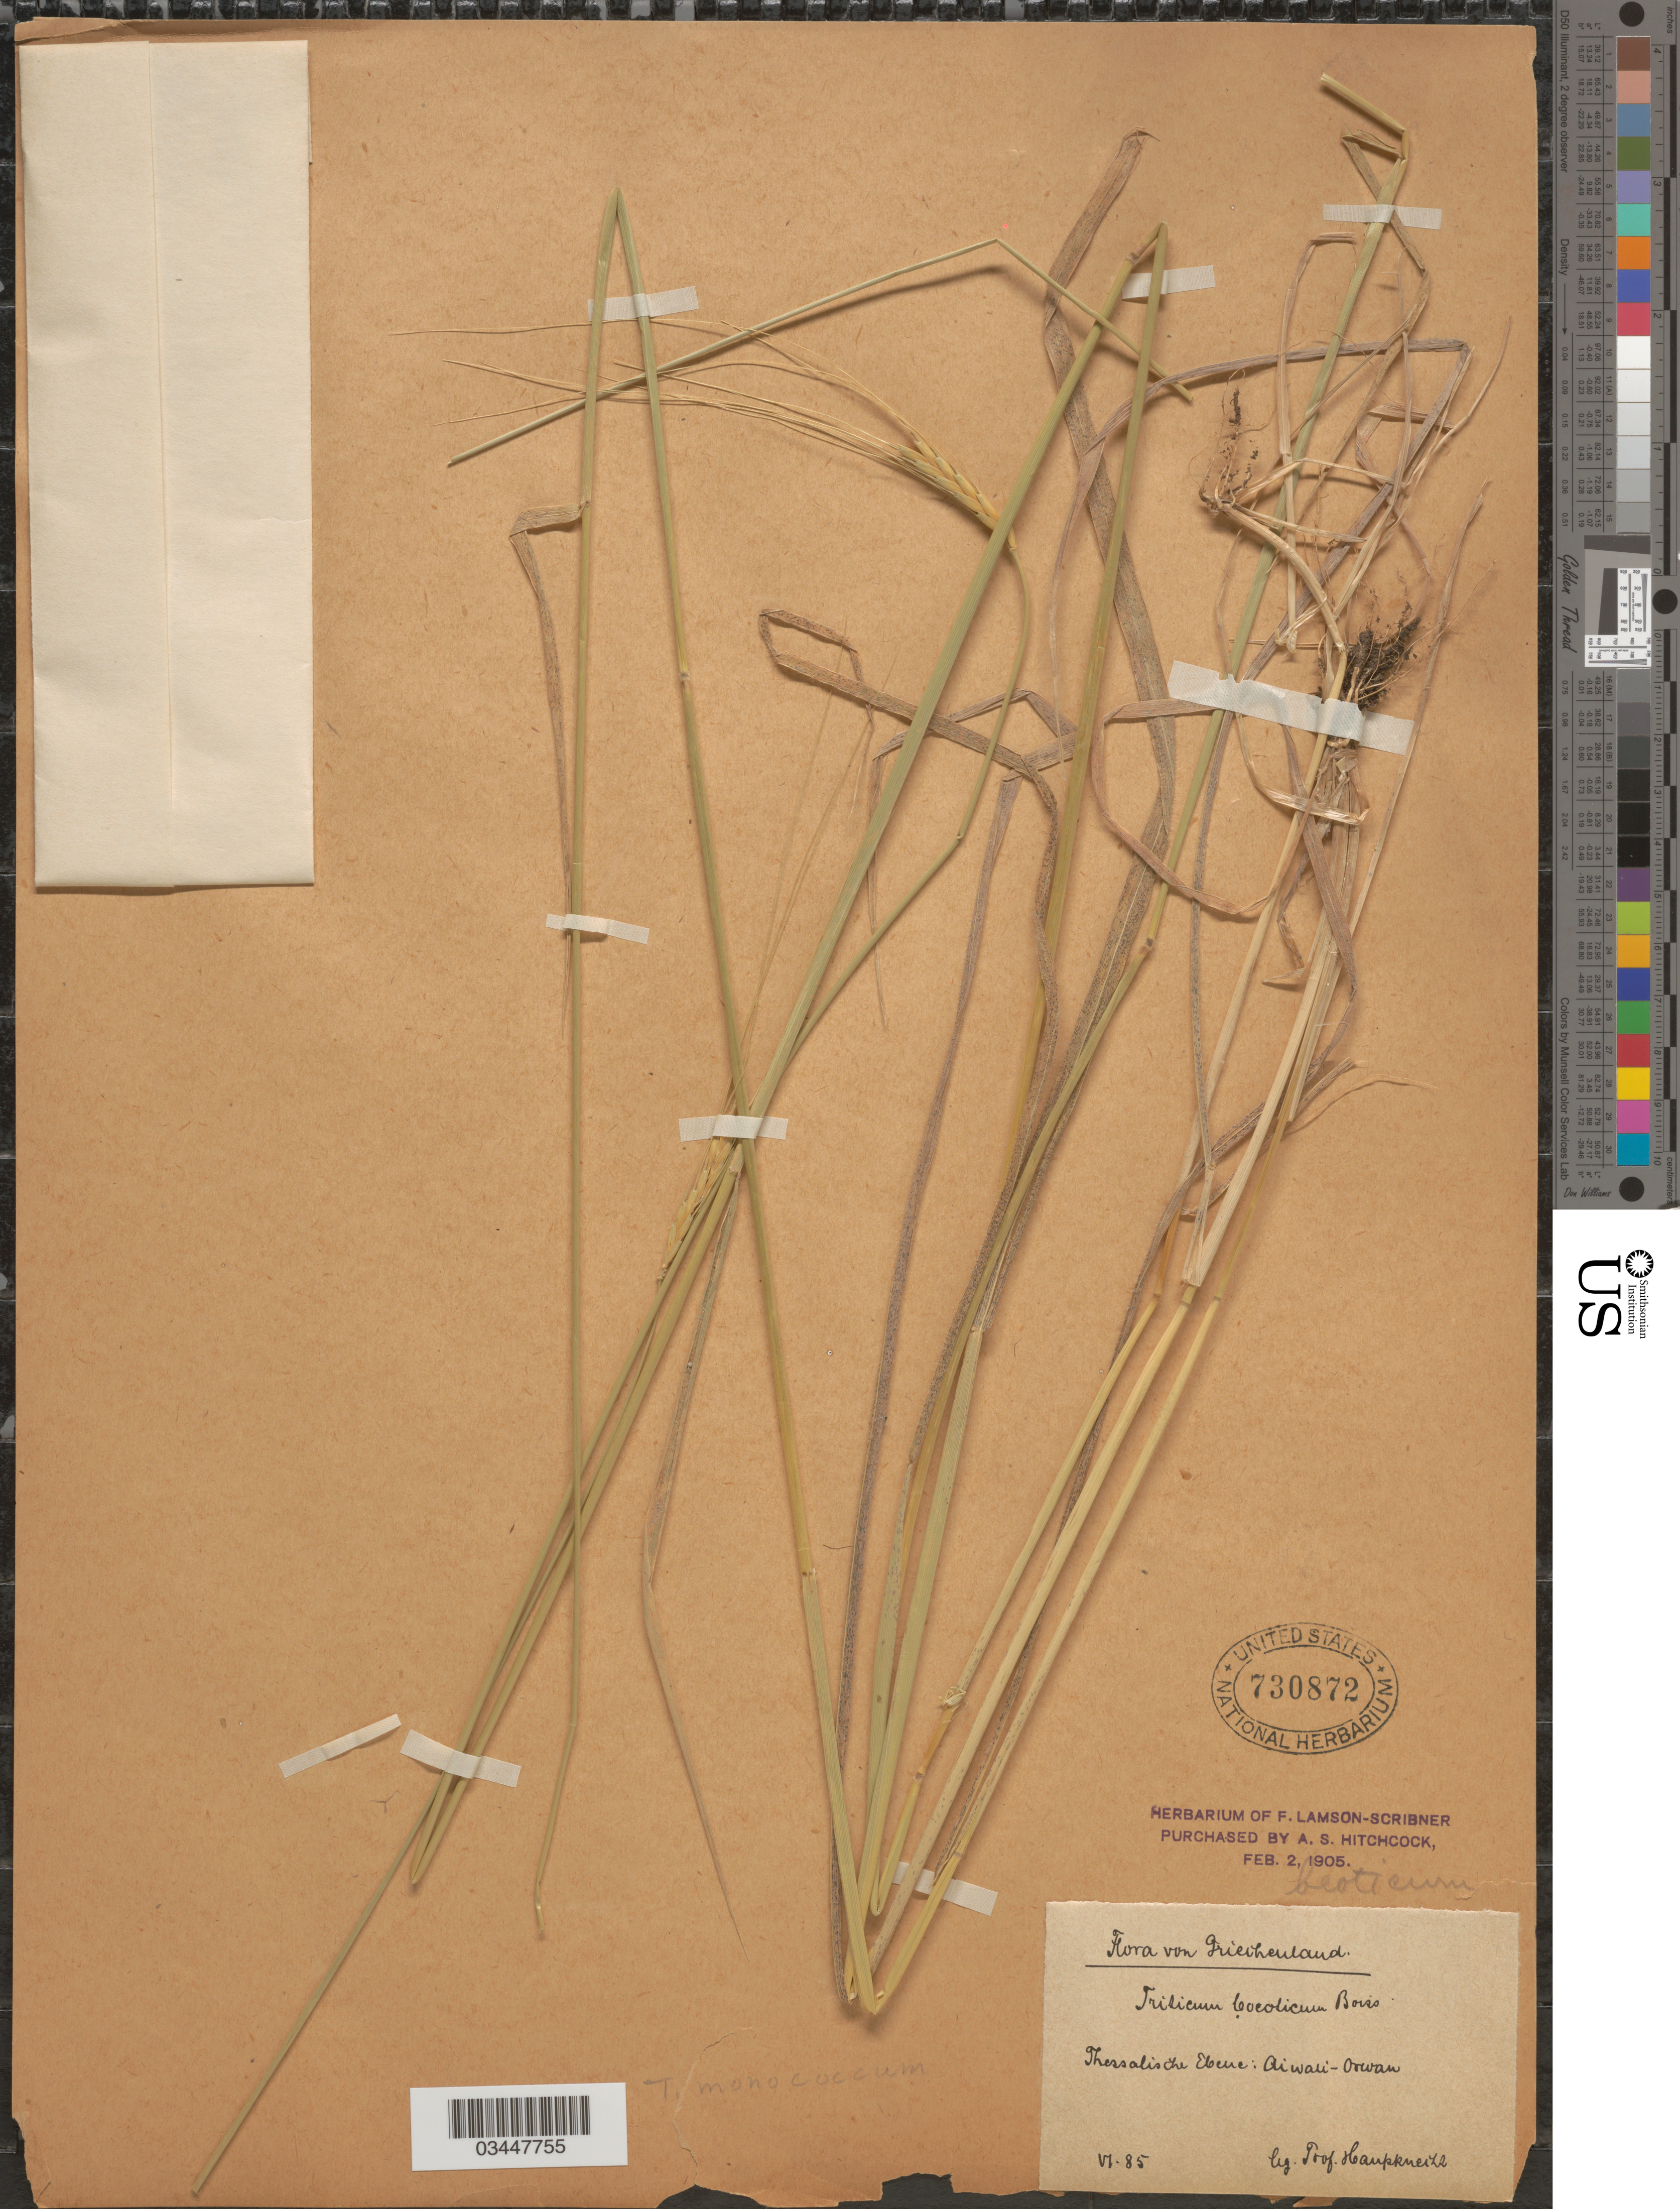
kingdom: Plantae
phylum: Tracheophyta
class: Liliopsida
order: Poales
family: Poaceae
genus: Triticum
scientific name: Triticum monococcum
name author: L.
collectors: Prof. Haupkneitz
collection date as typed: Transcribed d/m/y: /6/85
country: Greece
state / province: Thessaly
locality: Griechenland. Thessalische Ebene: Diwali- Orwan.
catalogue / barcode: US 730872